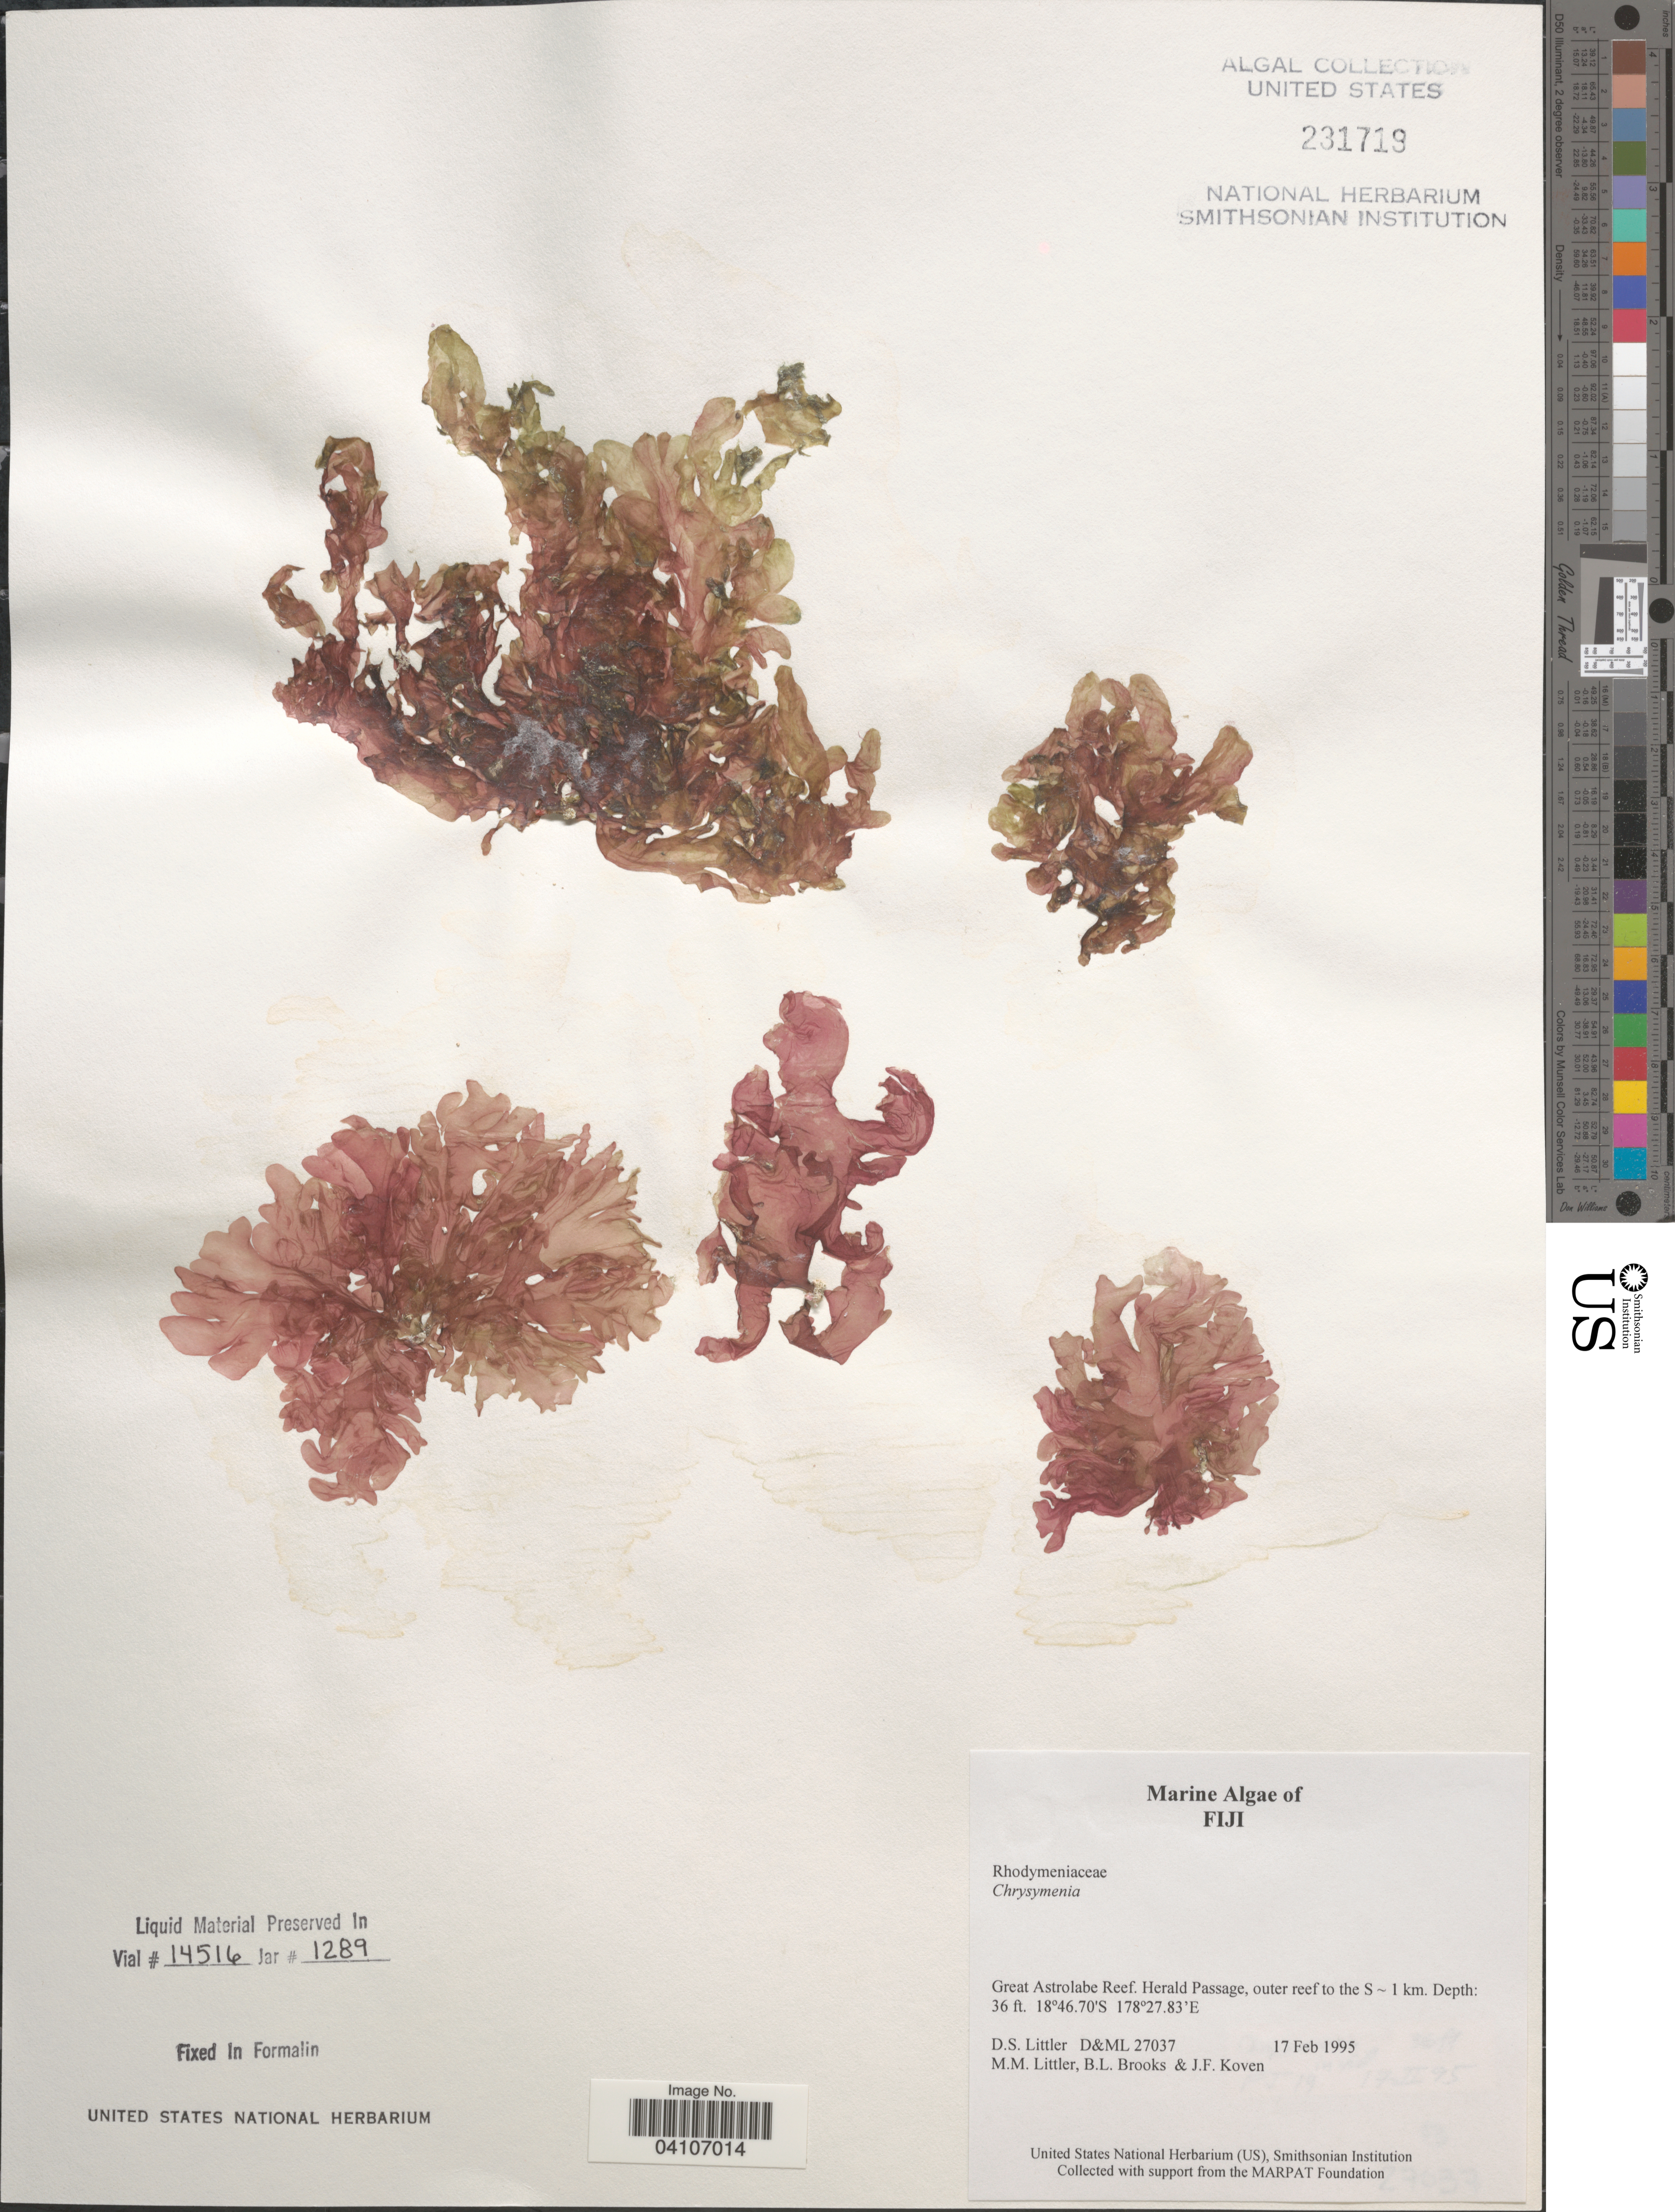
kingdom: Plantae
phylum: Rhodophyta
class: Florideophyceae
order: Rhodymeniales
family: Rhodymeniaceae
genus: Chrysymenia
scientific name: Chrysymenia sp.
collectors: D. S. Littler, B. Brooks & J. Koven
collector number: D&ML27037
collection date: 1995-02-17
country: Fiji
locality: Great Astrolabe Reef. Herald Passage, outer reef to the S ~ 1 km.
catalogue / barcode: US 231719